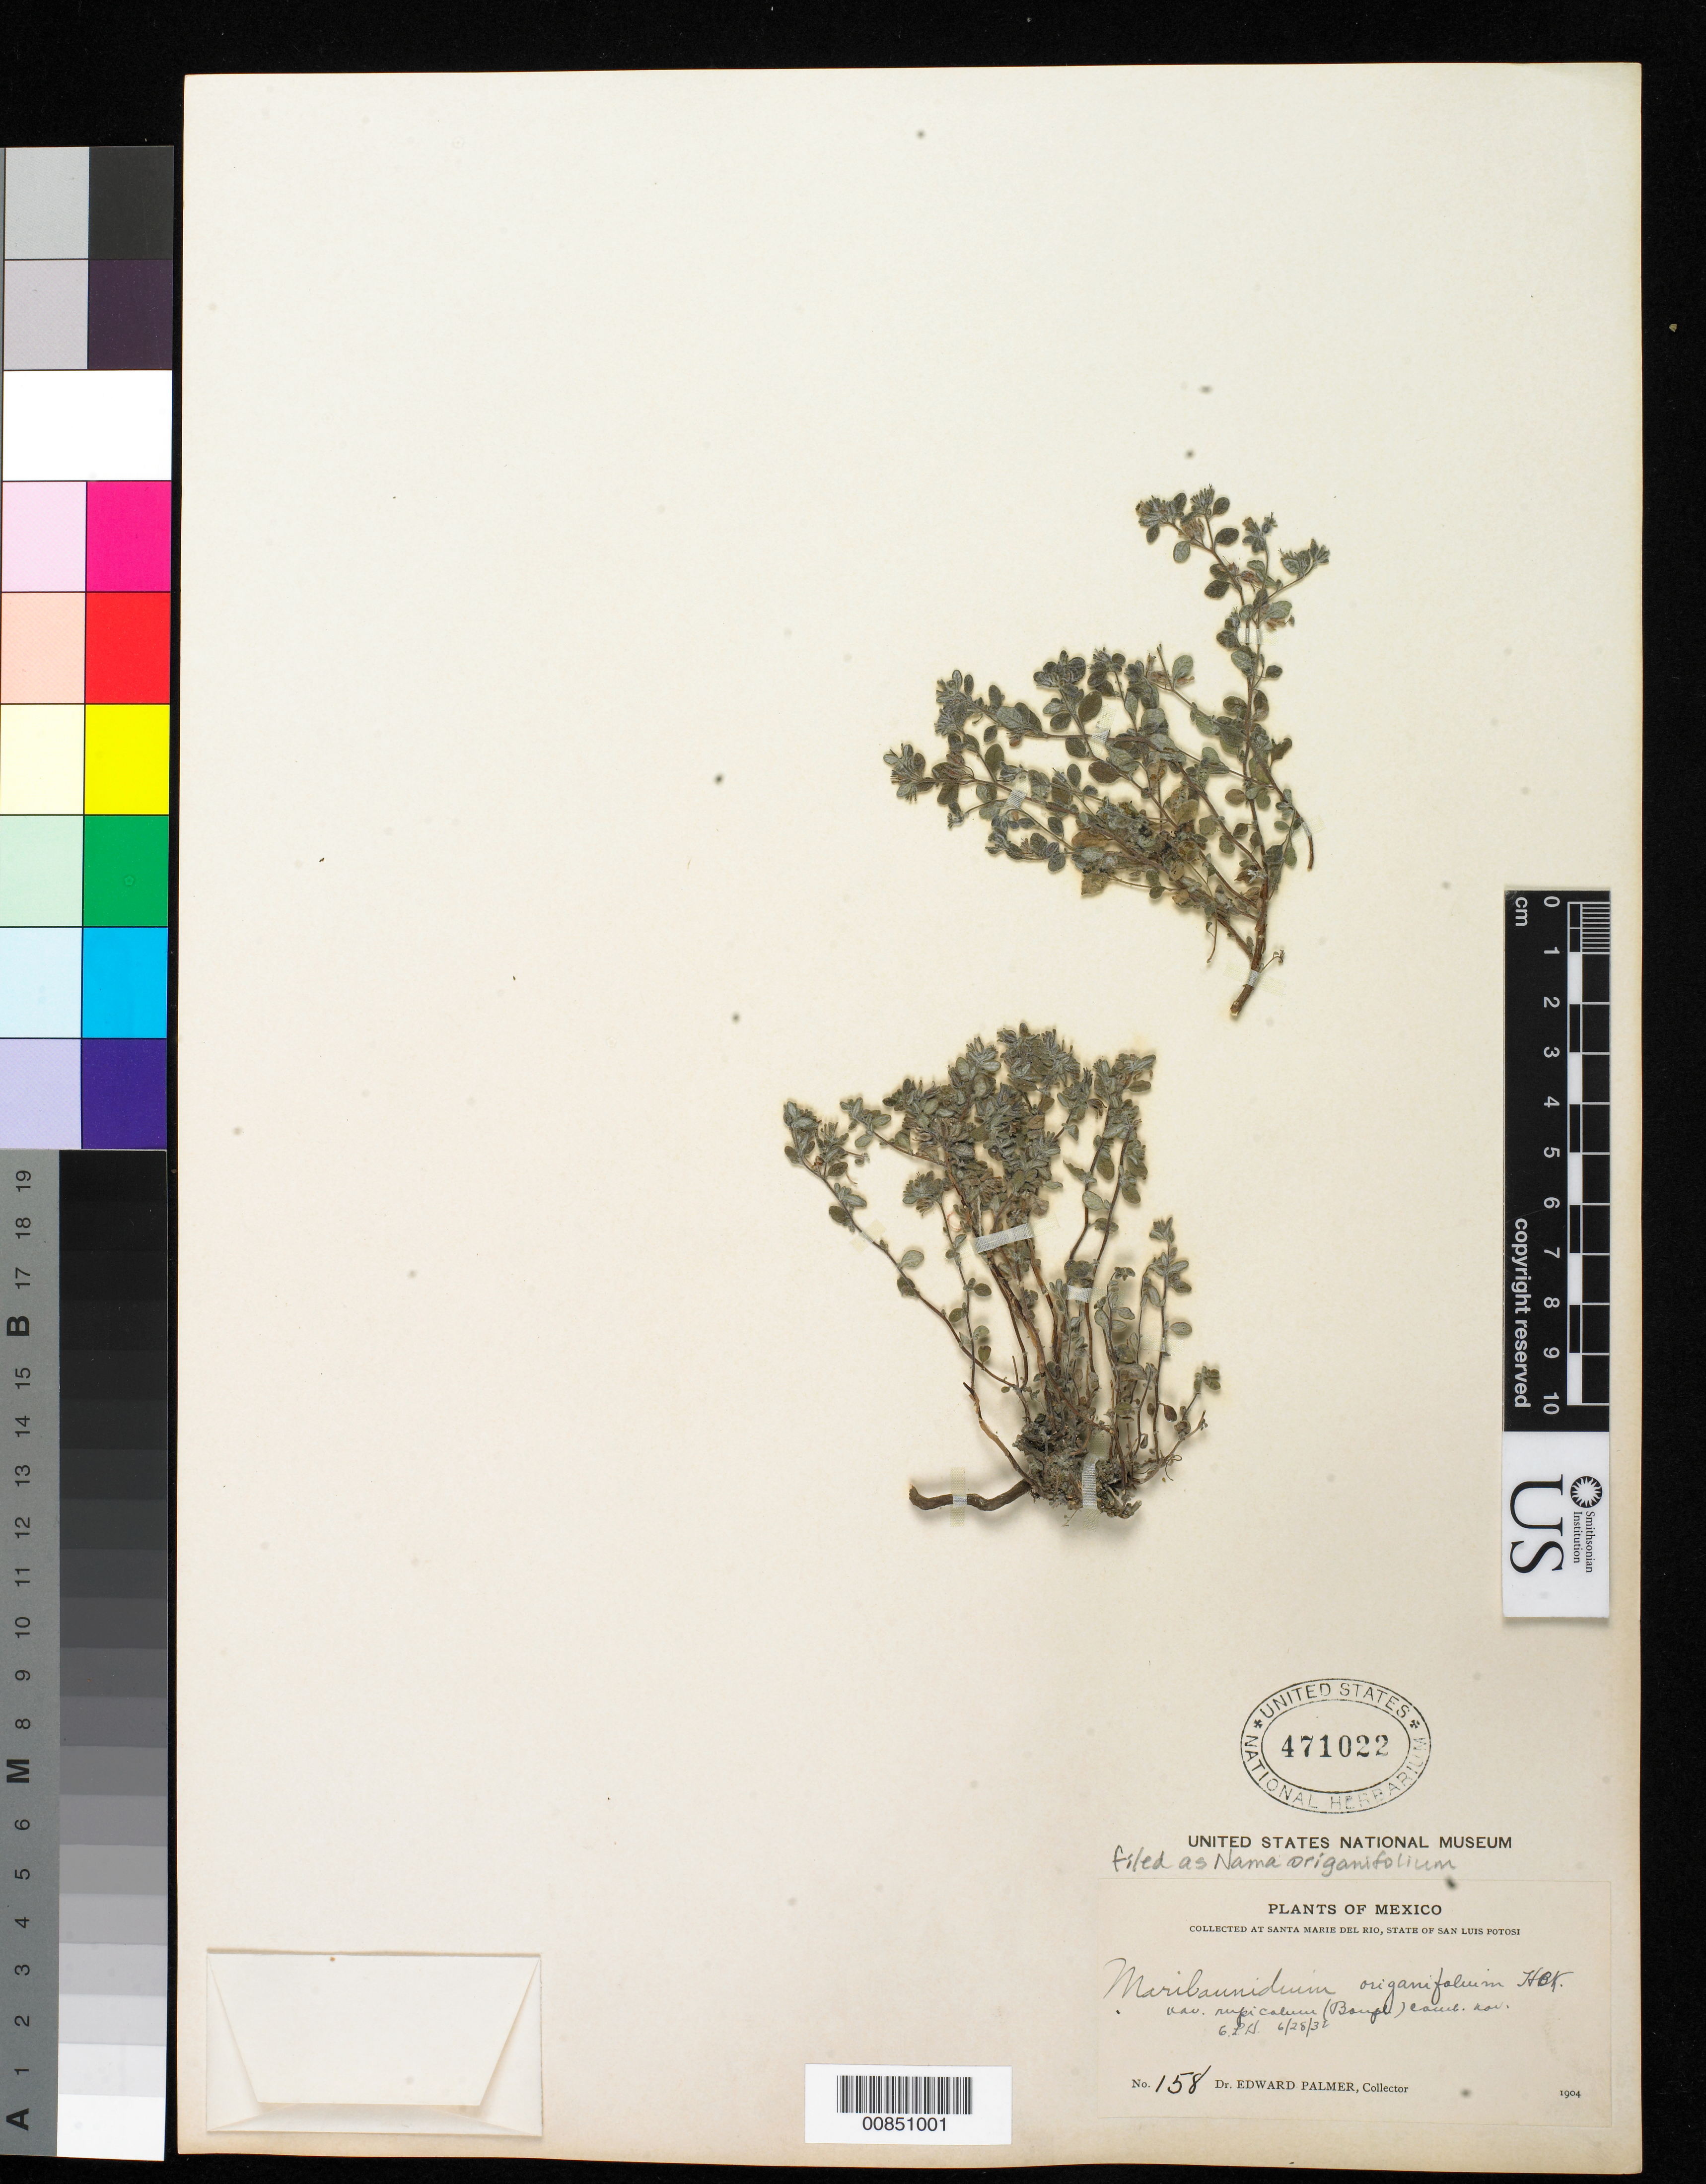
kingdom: Plantae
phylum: Tracheophyta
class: Magnoliopsida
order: Boraginales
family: Namaceae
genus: Nama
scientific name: Nama origanifolium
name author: Kunth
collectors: E. Palmer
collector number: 158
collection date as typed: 1904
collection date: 1904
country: Mexico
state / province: San Luis Potosí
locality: Santa Maria del Río, San Luis Potosí.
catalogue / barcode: US 471022